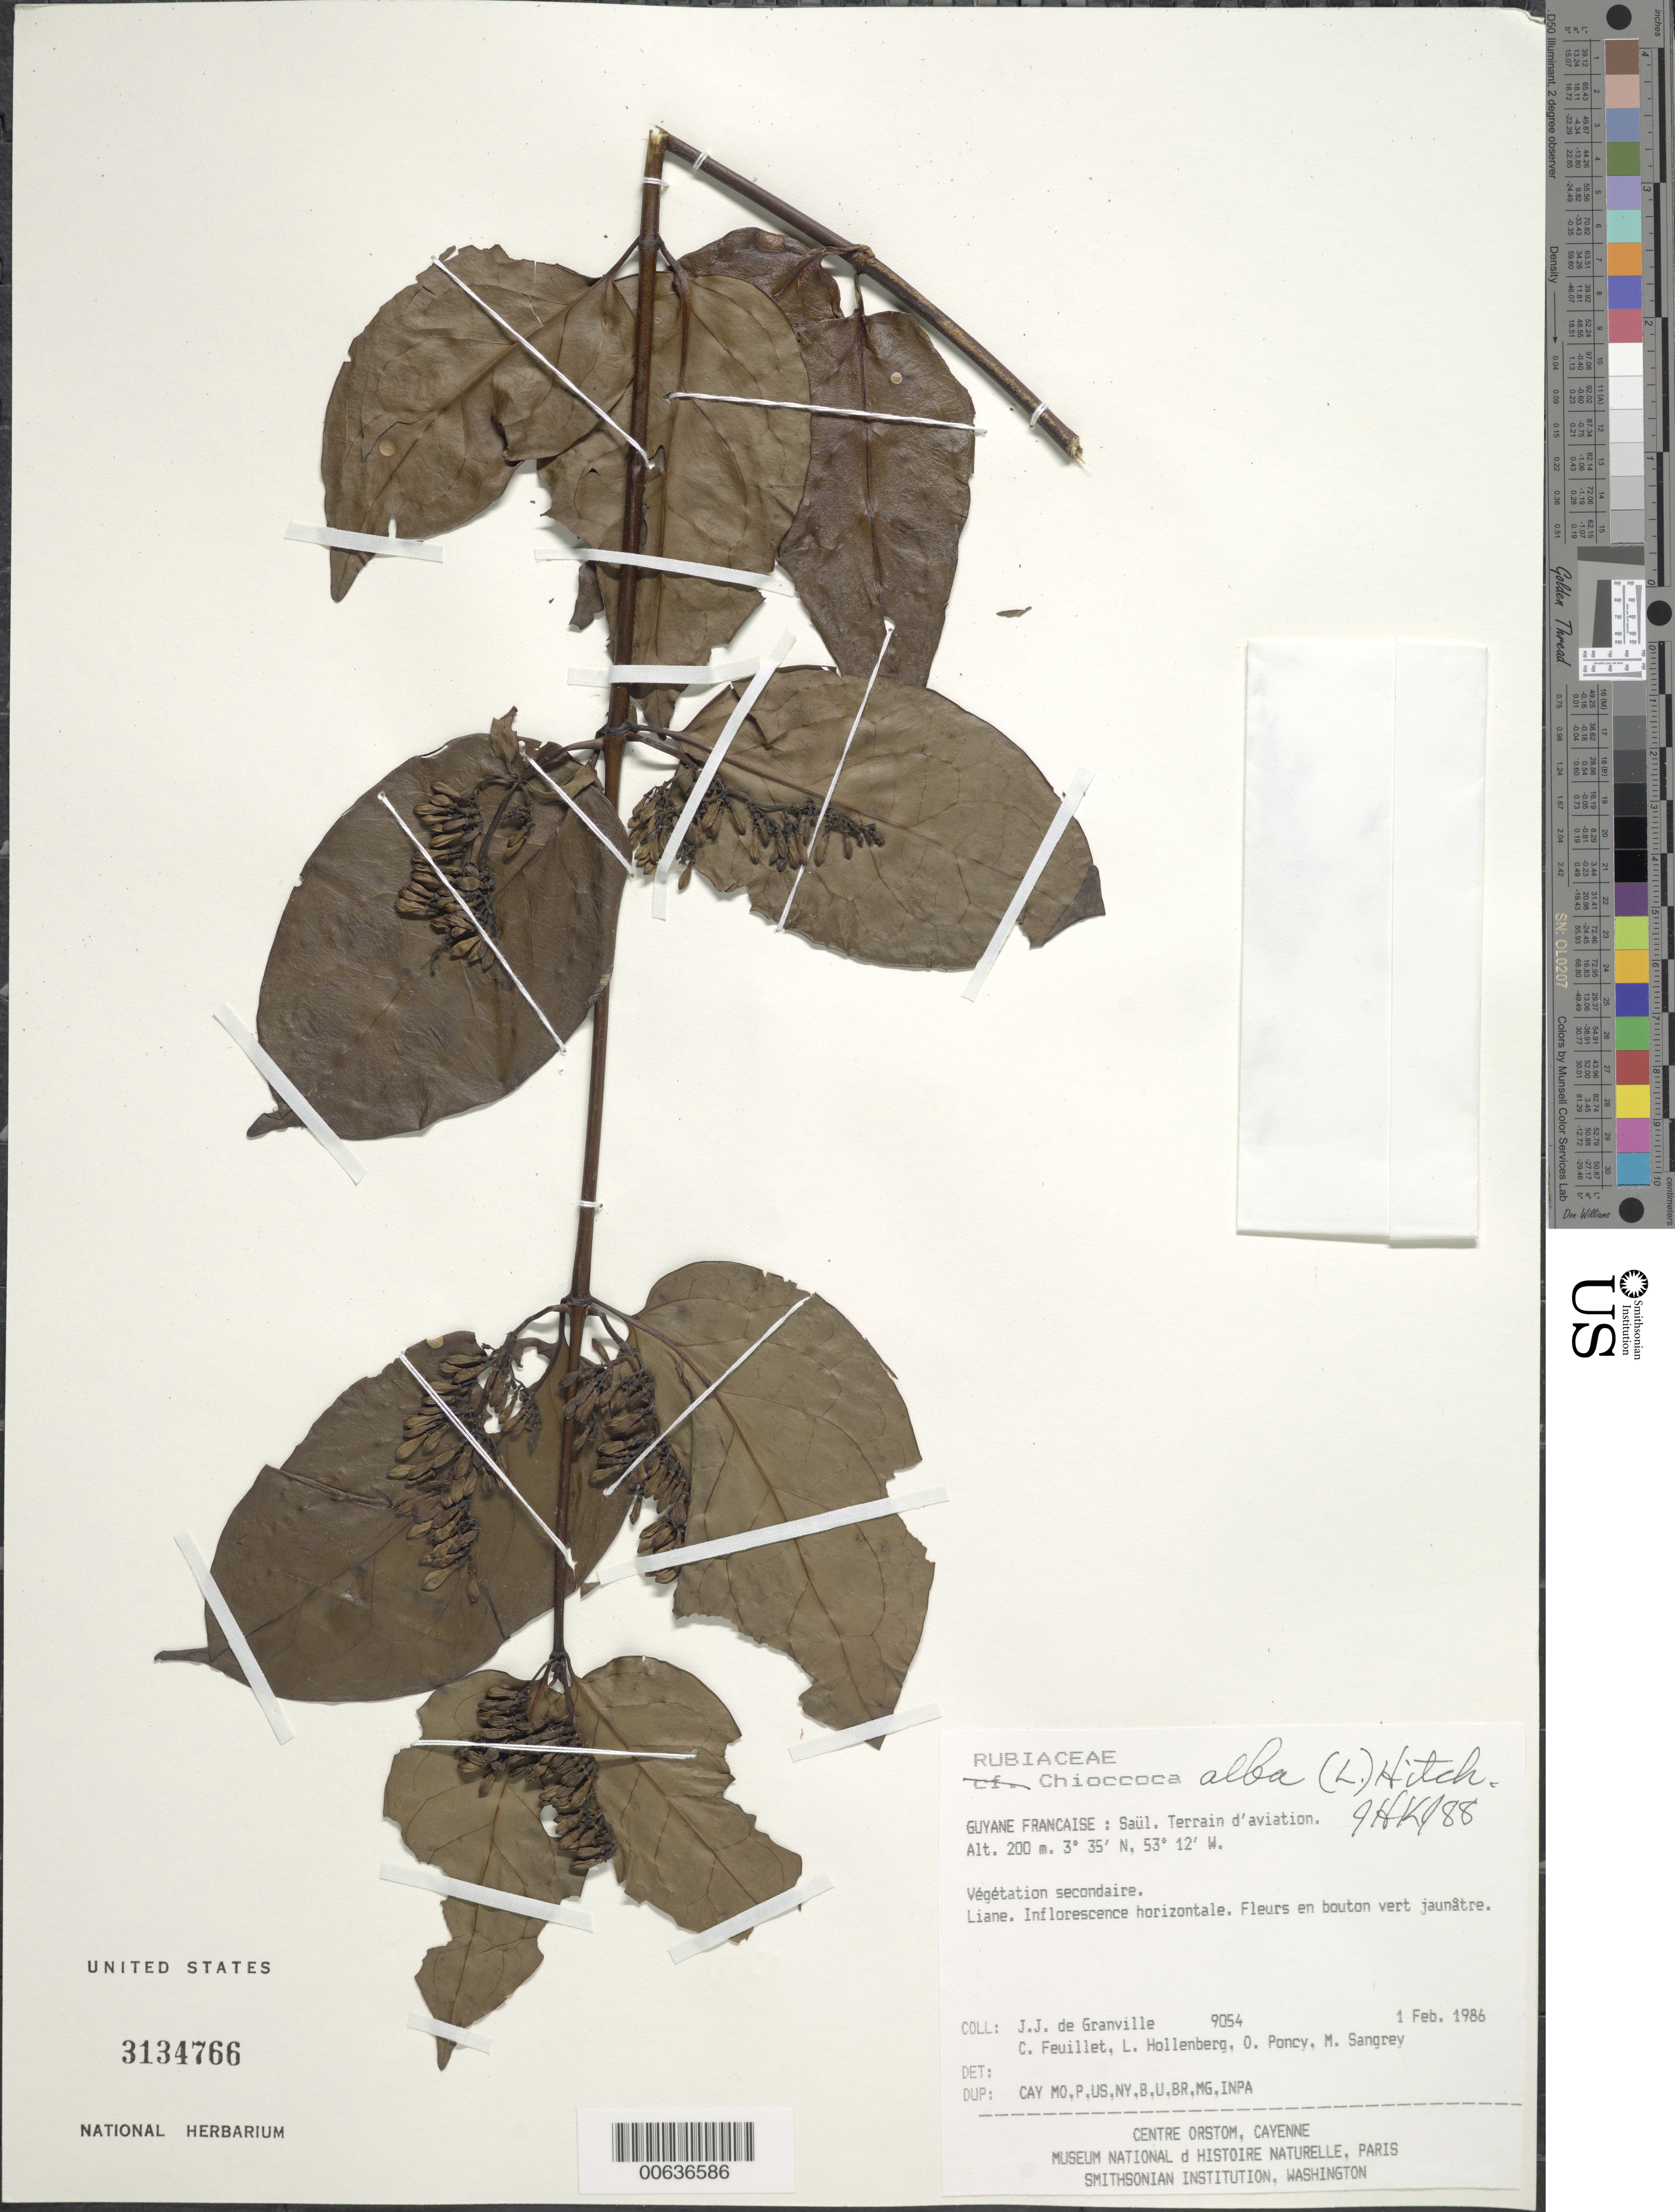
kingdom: Plantae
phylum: Tracheophyta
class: Magnoliopsida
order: Gentianales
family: Rubiaceae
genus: Chiococca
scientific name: Chiococca alba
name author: (L.) Hitchc.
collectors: J.-J. de Granville, C. Feuillet, L. Hollenberg, O. Pancy & M. Sangrey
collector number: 9054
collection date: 1986-02-01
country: French Guiana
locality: Guyane Francaise: Saul. Terrain d'aviation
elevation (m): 200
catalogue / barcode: US 3134766